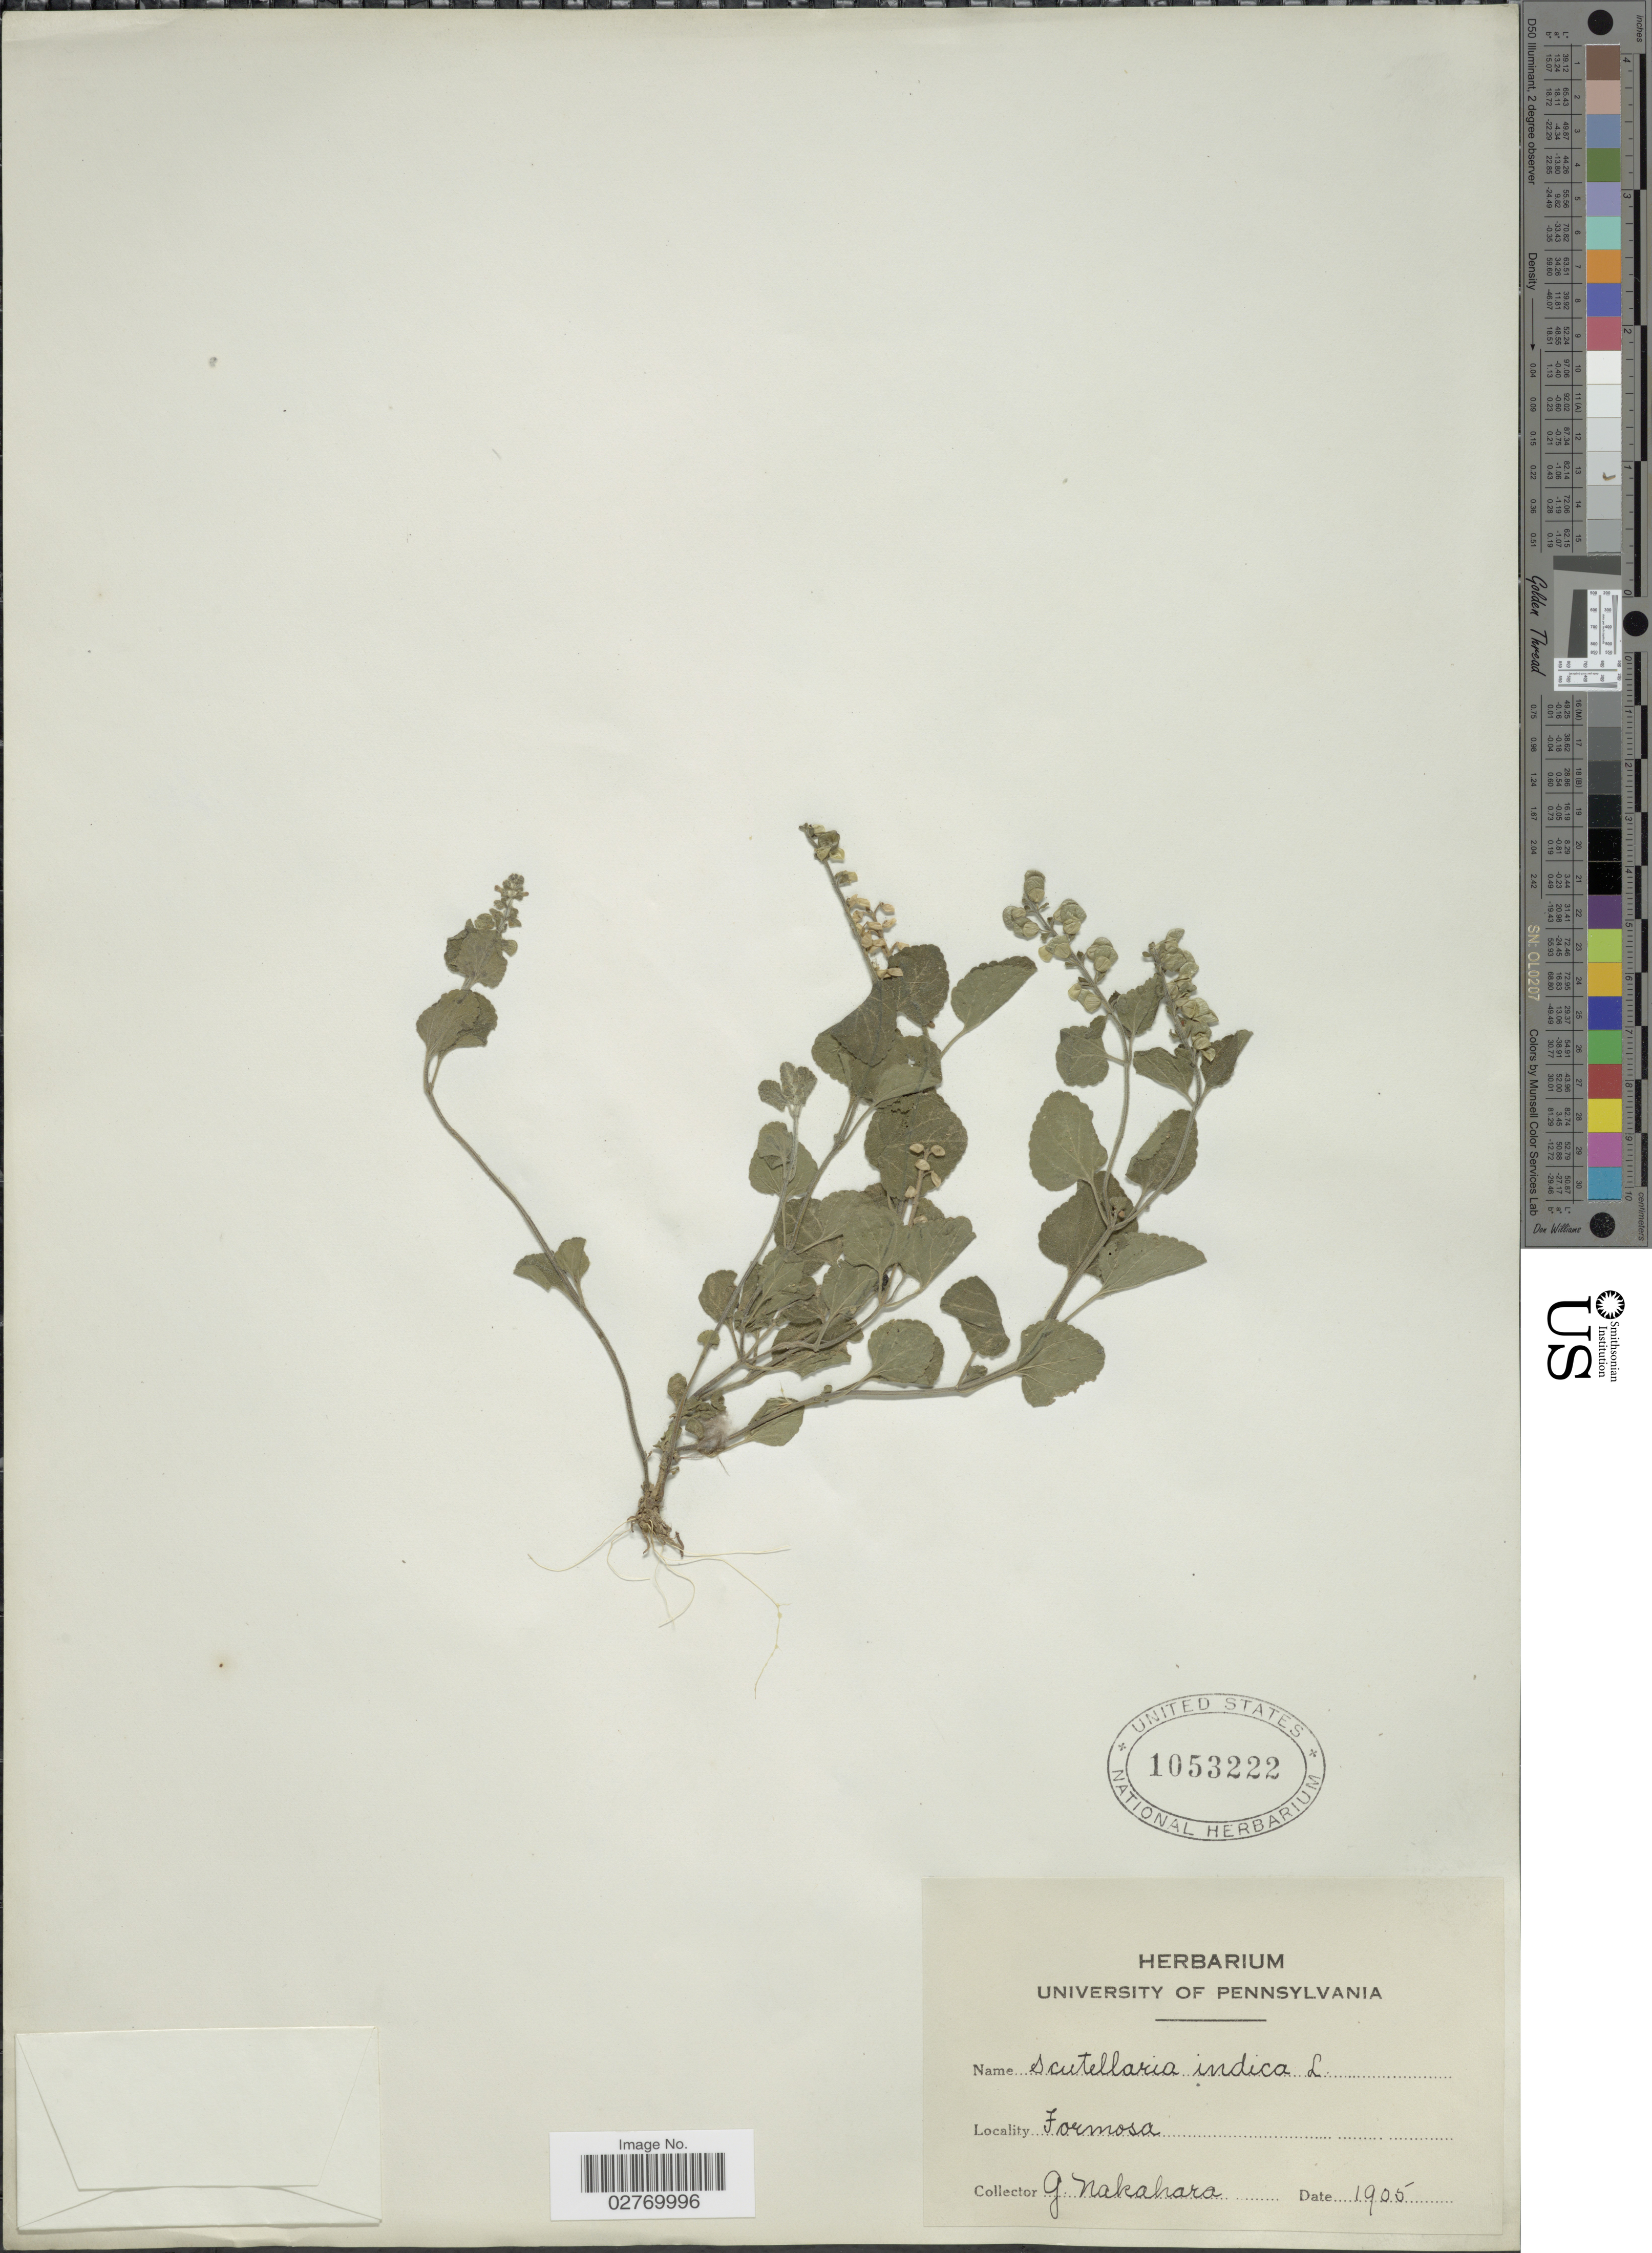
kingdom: Plantae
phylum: Tracheophyta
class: Magnoliopsida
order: Lamiales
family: Lamiaceae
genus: Scutellaria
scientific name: Scutellaria indica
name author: L.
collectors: G. Nakahara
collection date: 1905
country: Taiwan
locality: Formosa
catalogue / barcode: US 1053222